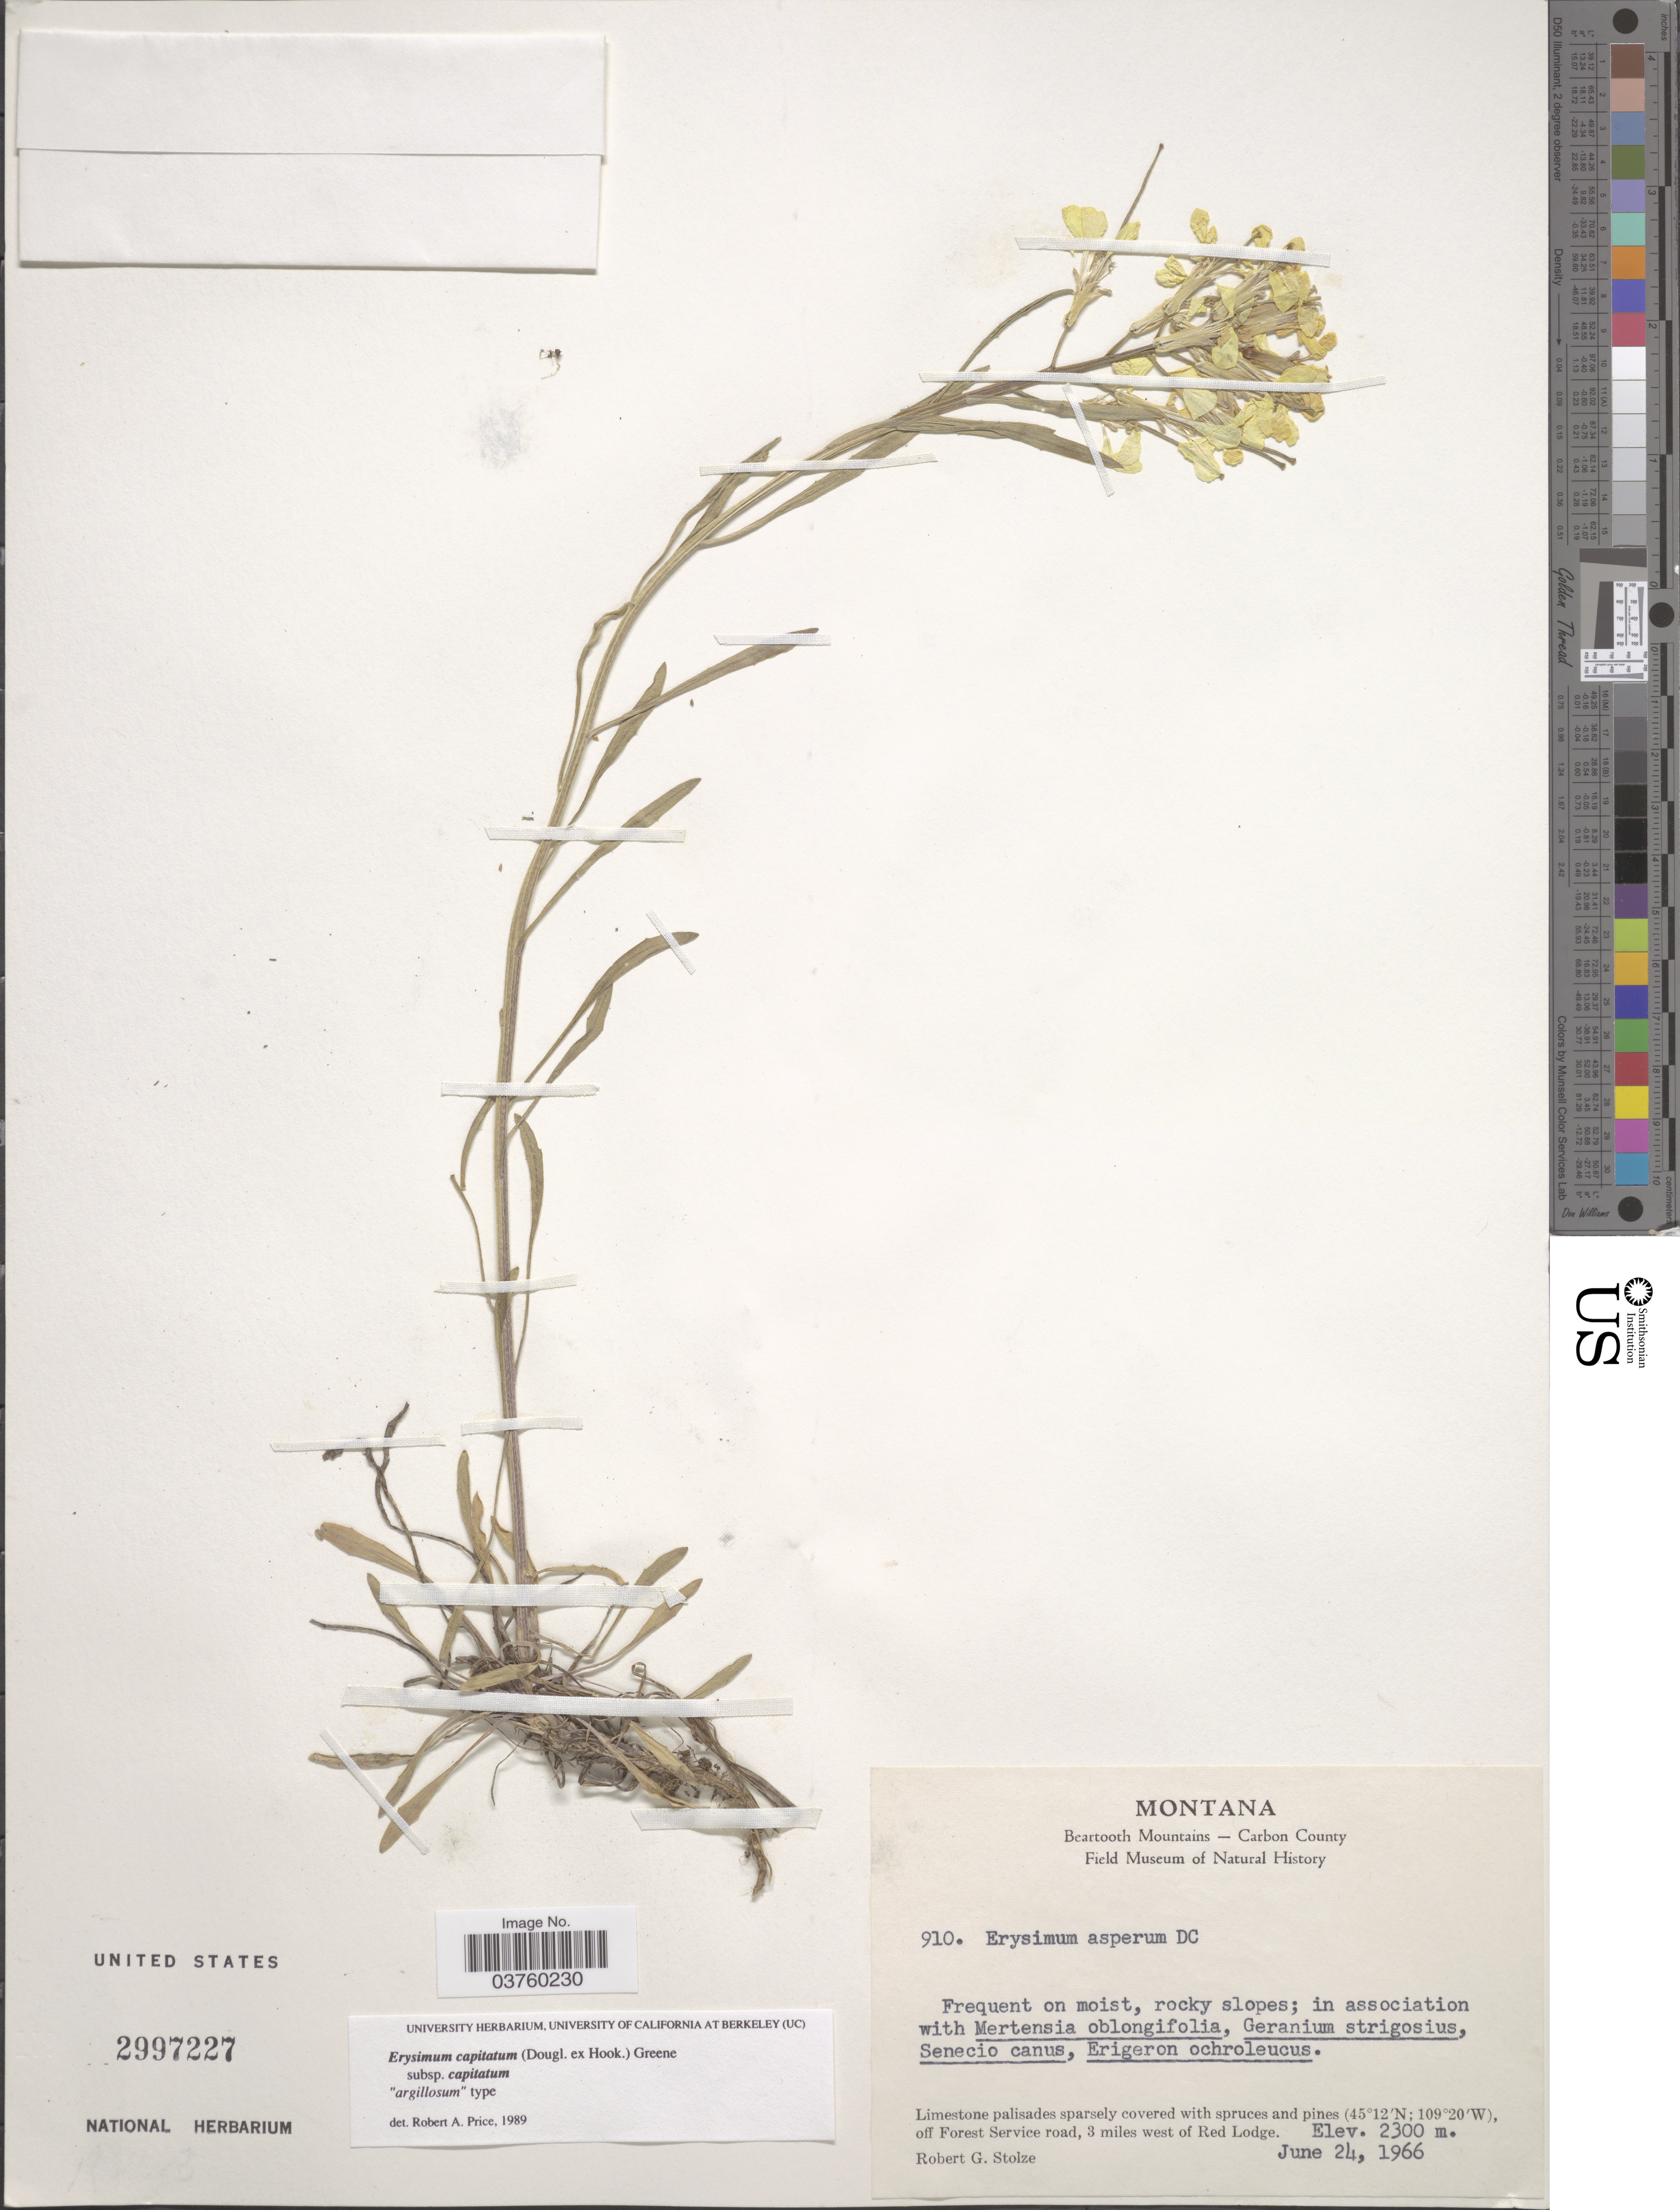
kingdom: Plantae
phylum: Tracheophyta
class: Magnoliopsida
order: Brassicales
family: Brassicaceae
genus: Erysimum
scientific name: Erysimum capitatum subsp. capitatum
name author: (Douglas ex Hook.) Greene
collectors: R. G. Stolze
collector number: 910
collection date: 1966-06-24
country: United States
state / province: Montana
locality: Beartooth Mountains - Carbon County. Limestone palisades sparsely covered with spruces and pines off Forest Service road, 3 miles west of Red Lodge.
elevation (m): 2300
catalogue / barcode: US 2997227